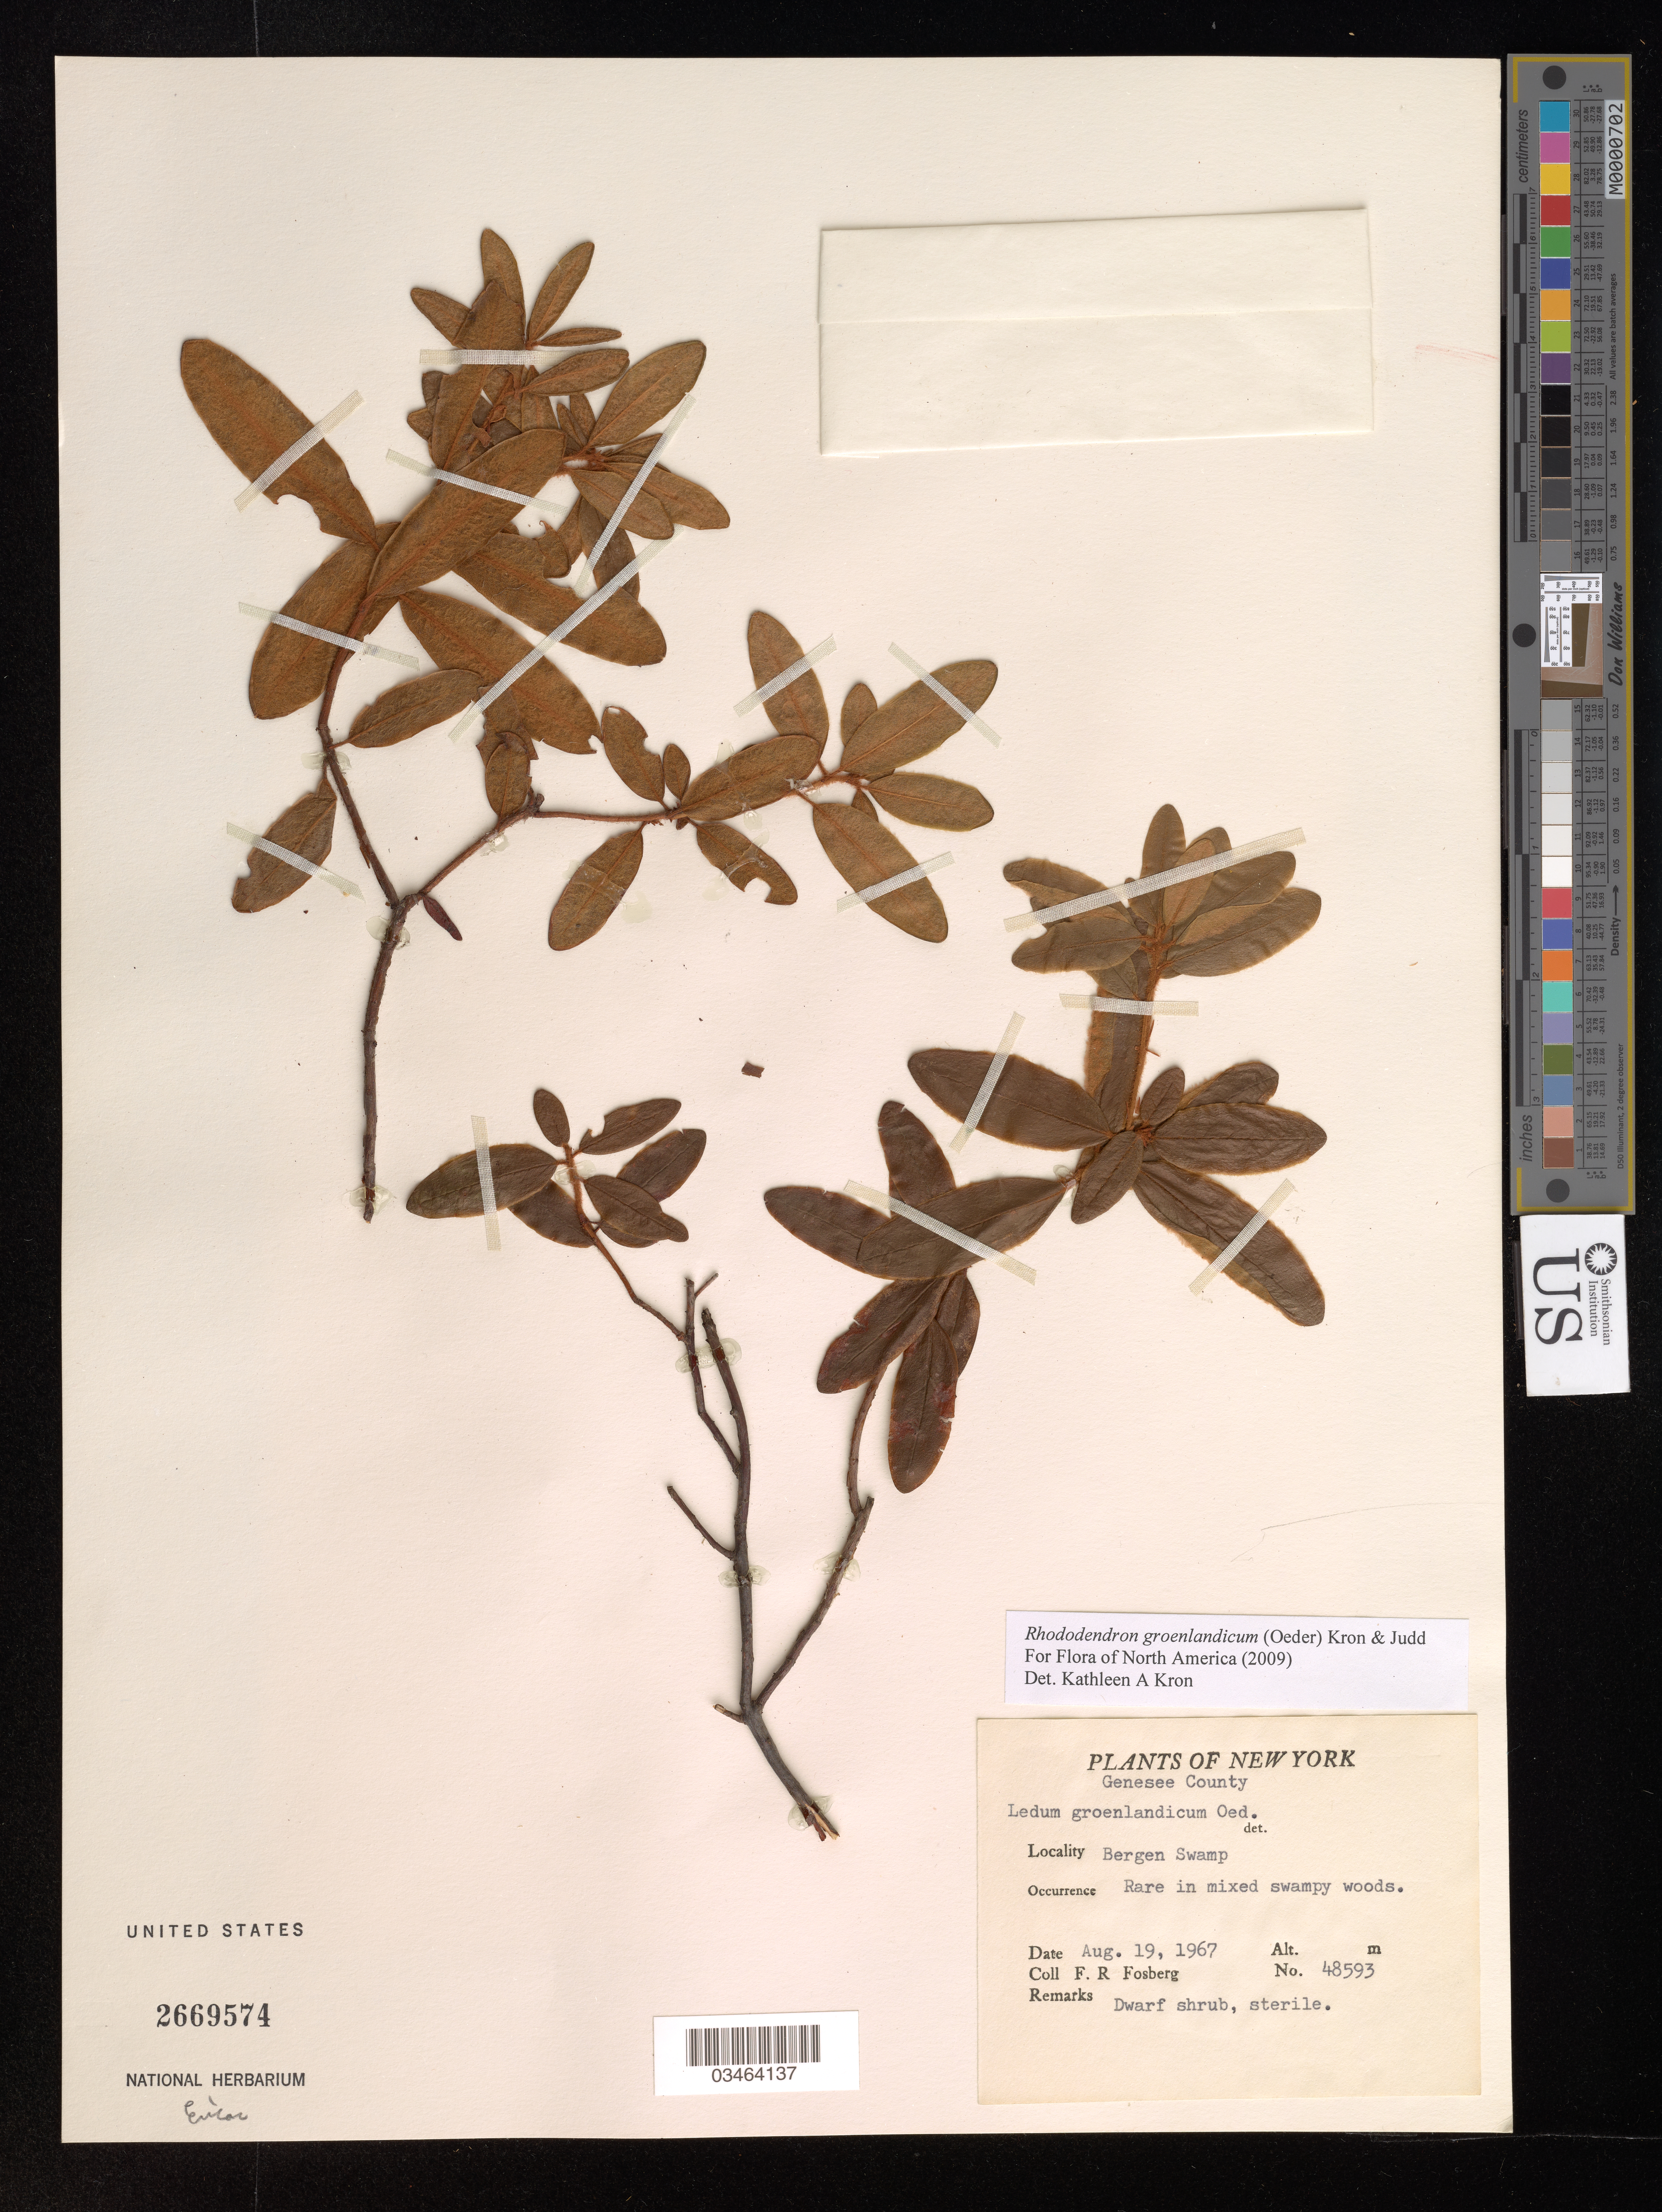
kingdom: Plantae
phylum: Tracheophyta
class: Magnoliopsida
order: Ericales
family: Ericaceae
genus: Rhododendron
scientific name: Rhododendron groenlandicum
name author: (Oeder) Kron & Judd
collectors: F. R. Fosberg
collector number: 48593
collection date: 1967-08-19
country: United States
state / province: New York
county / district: Genesee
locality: Genesee County. Bergen Swamp.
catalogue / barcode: US 2669574